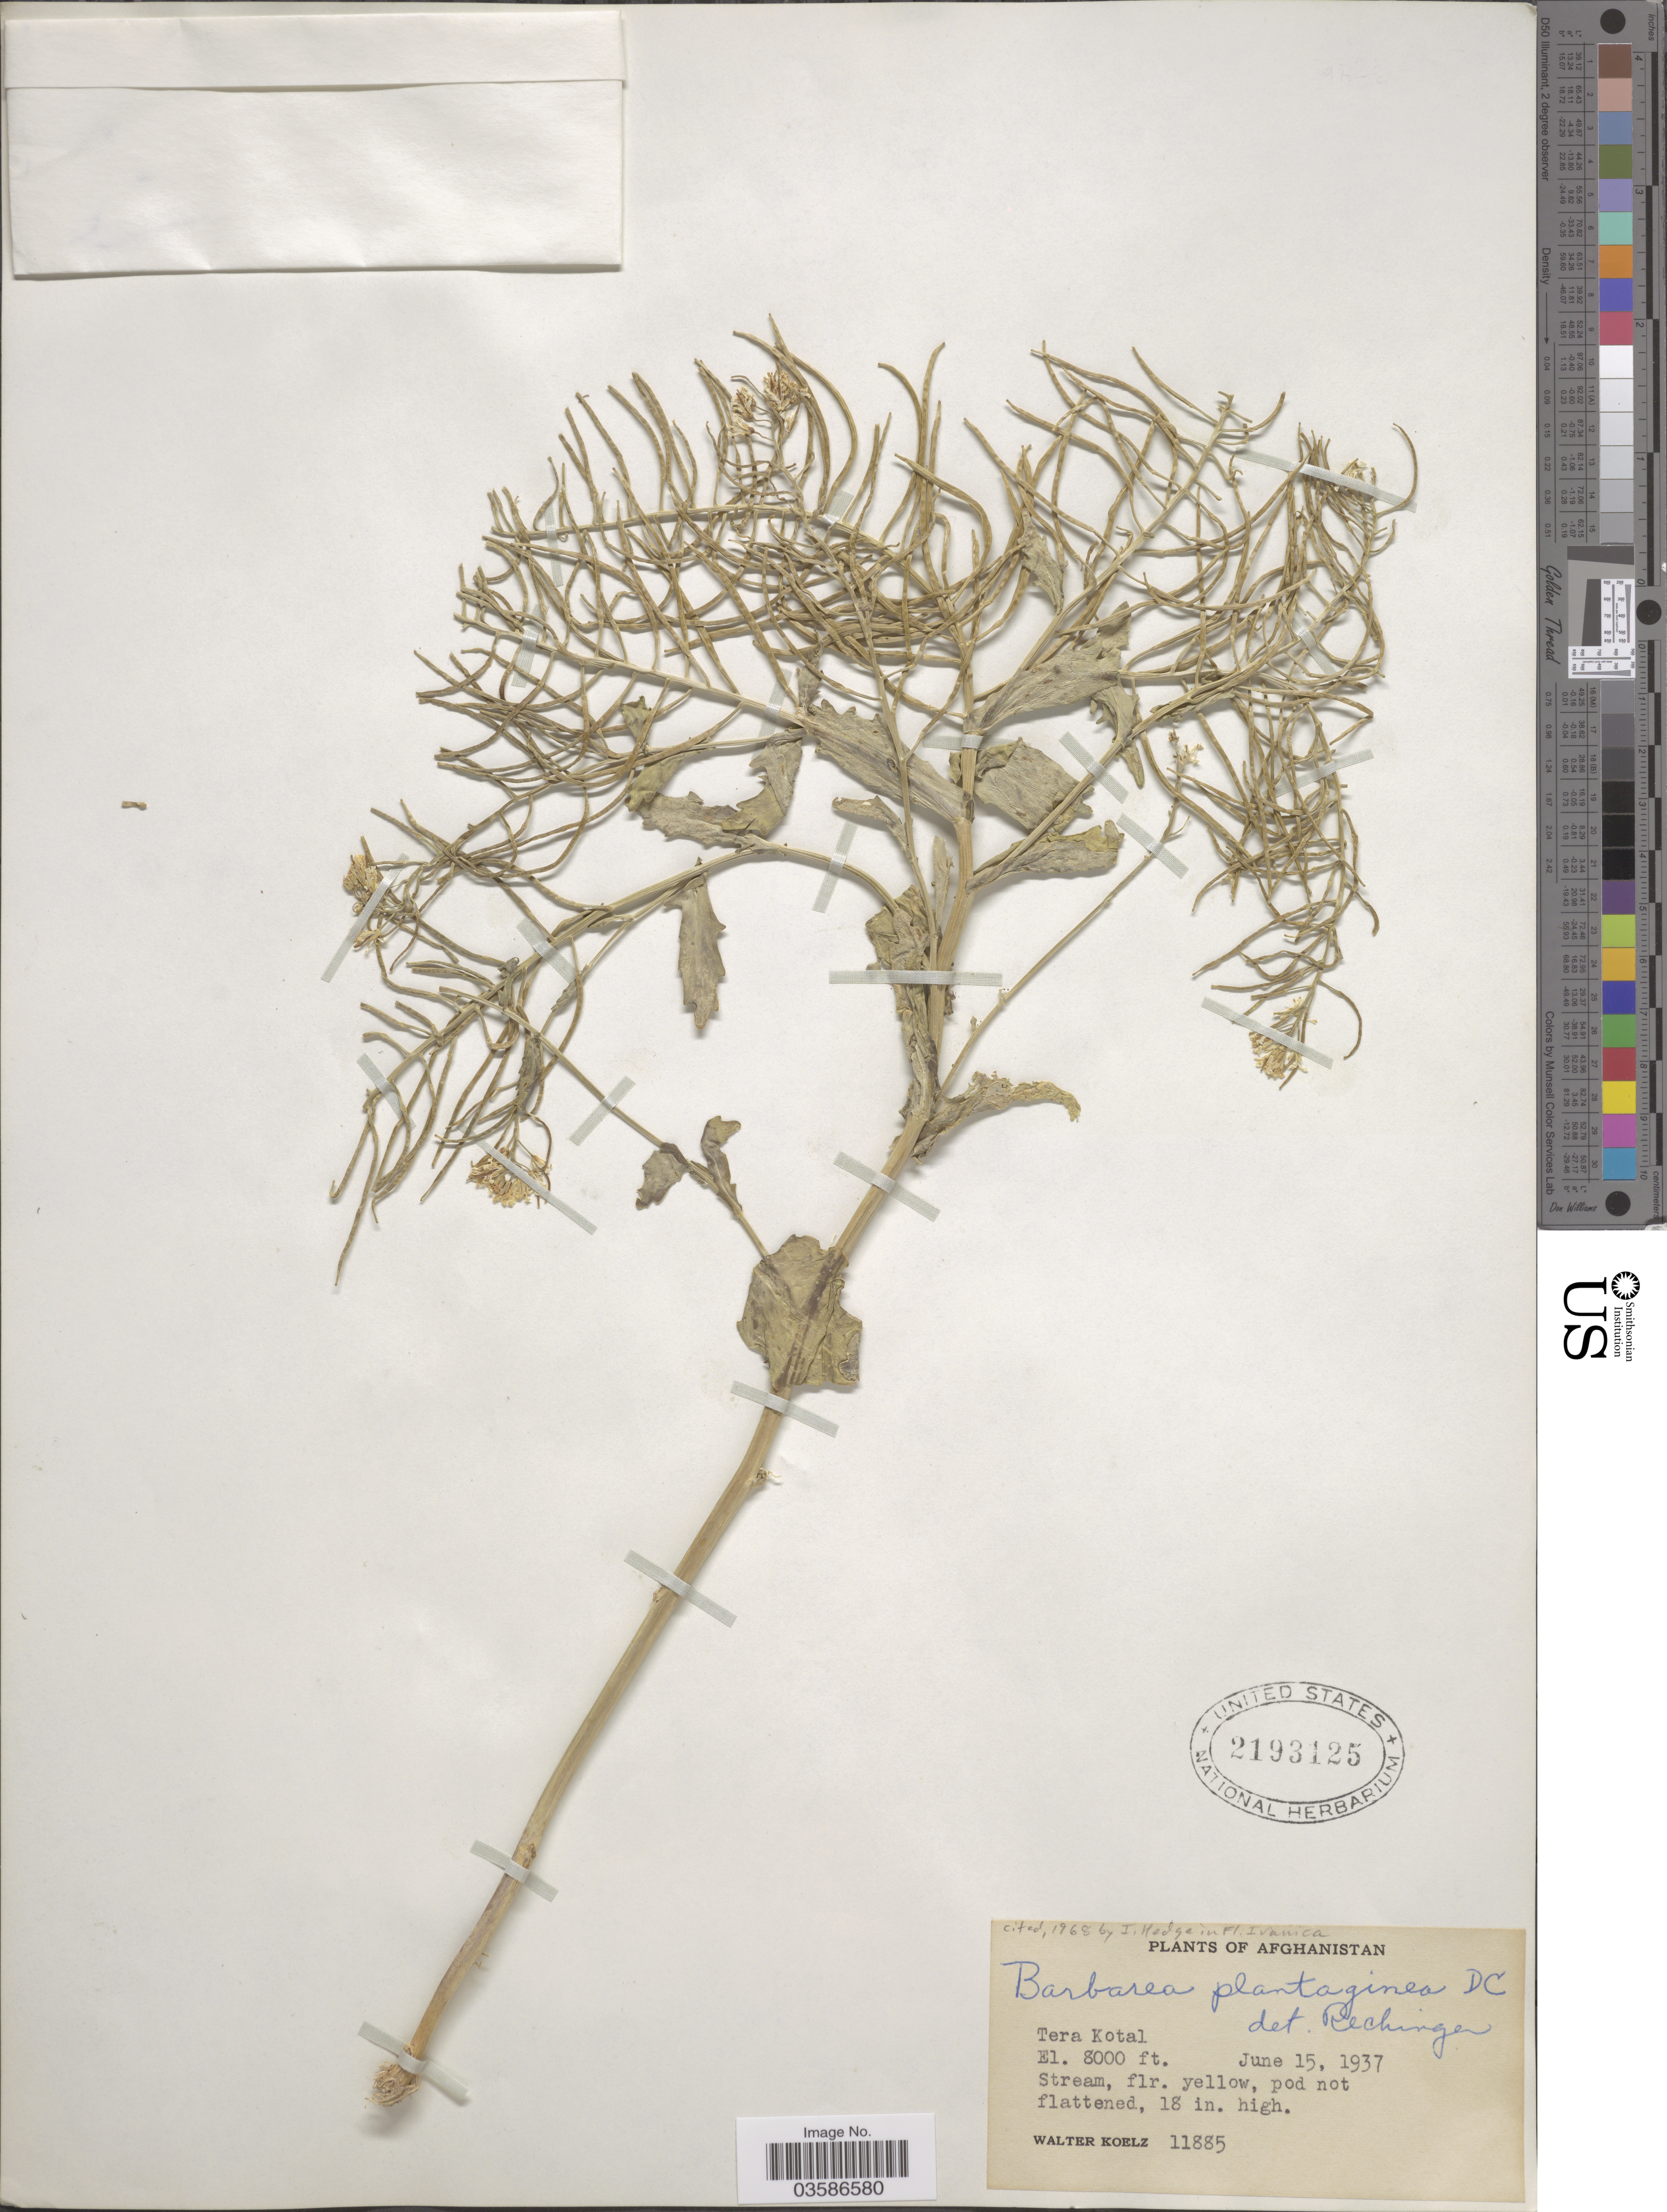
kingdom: Plantae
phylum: Tracheophyta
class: Magnoliopsida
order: Brassicales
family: Brassicaceae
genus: Barbarea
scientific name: Barbarea plantaginea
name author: DC.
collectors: W. N. Koelz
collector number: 11885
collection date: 1937-06-15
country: Afghanistan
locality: Tera Kotal.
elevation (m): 2438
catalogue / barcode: US 2193125